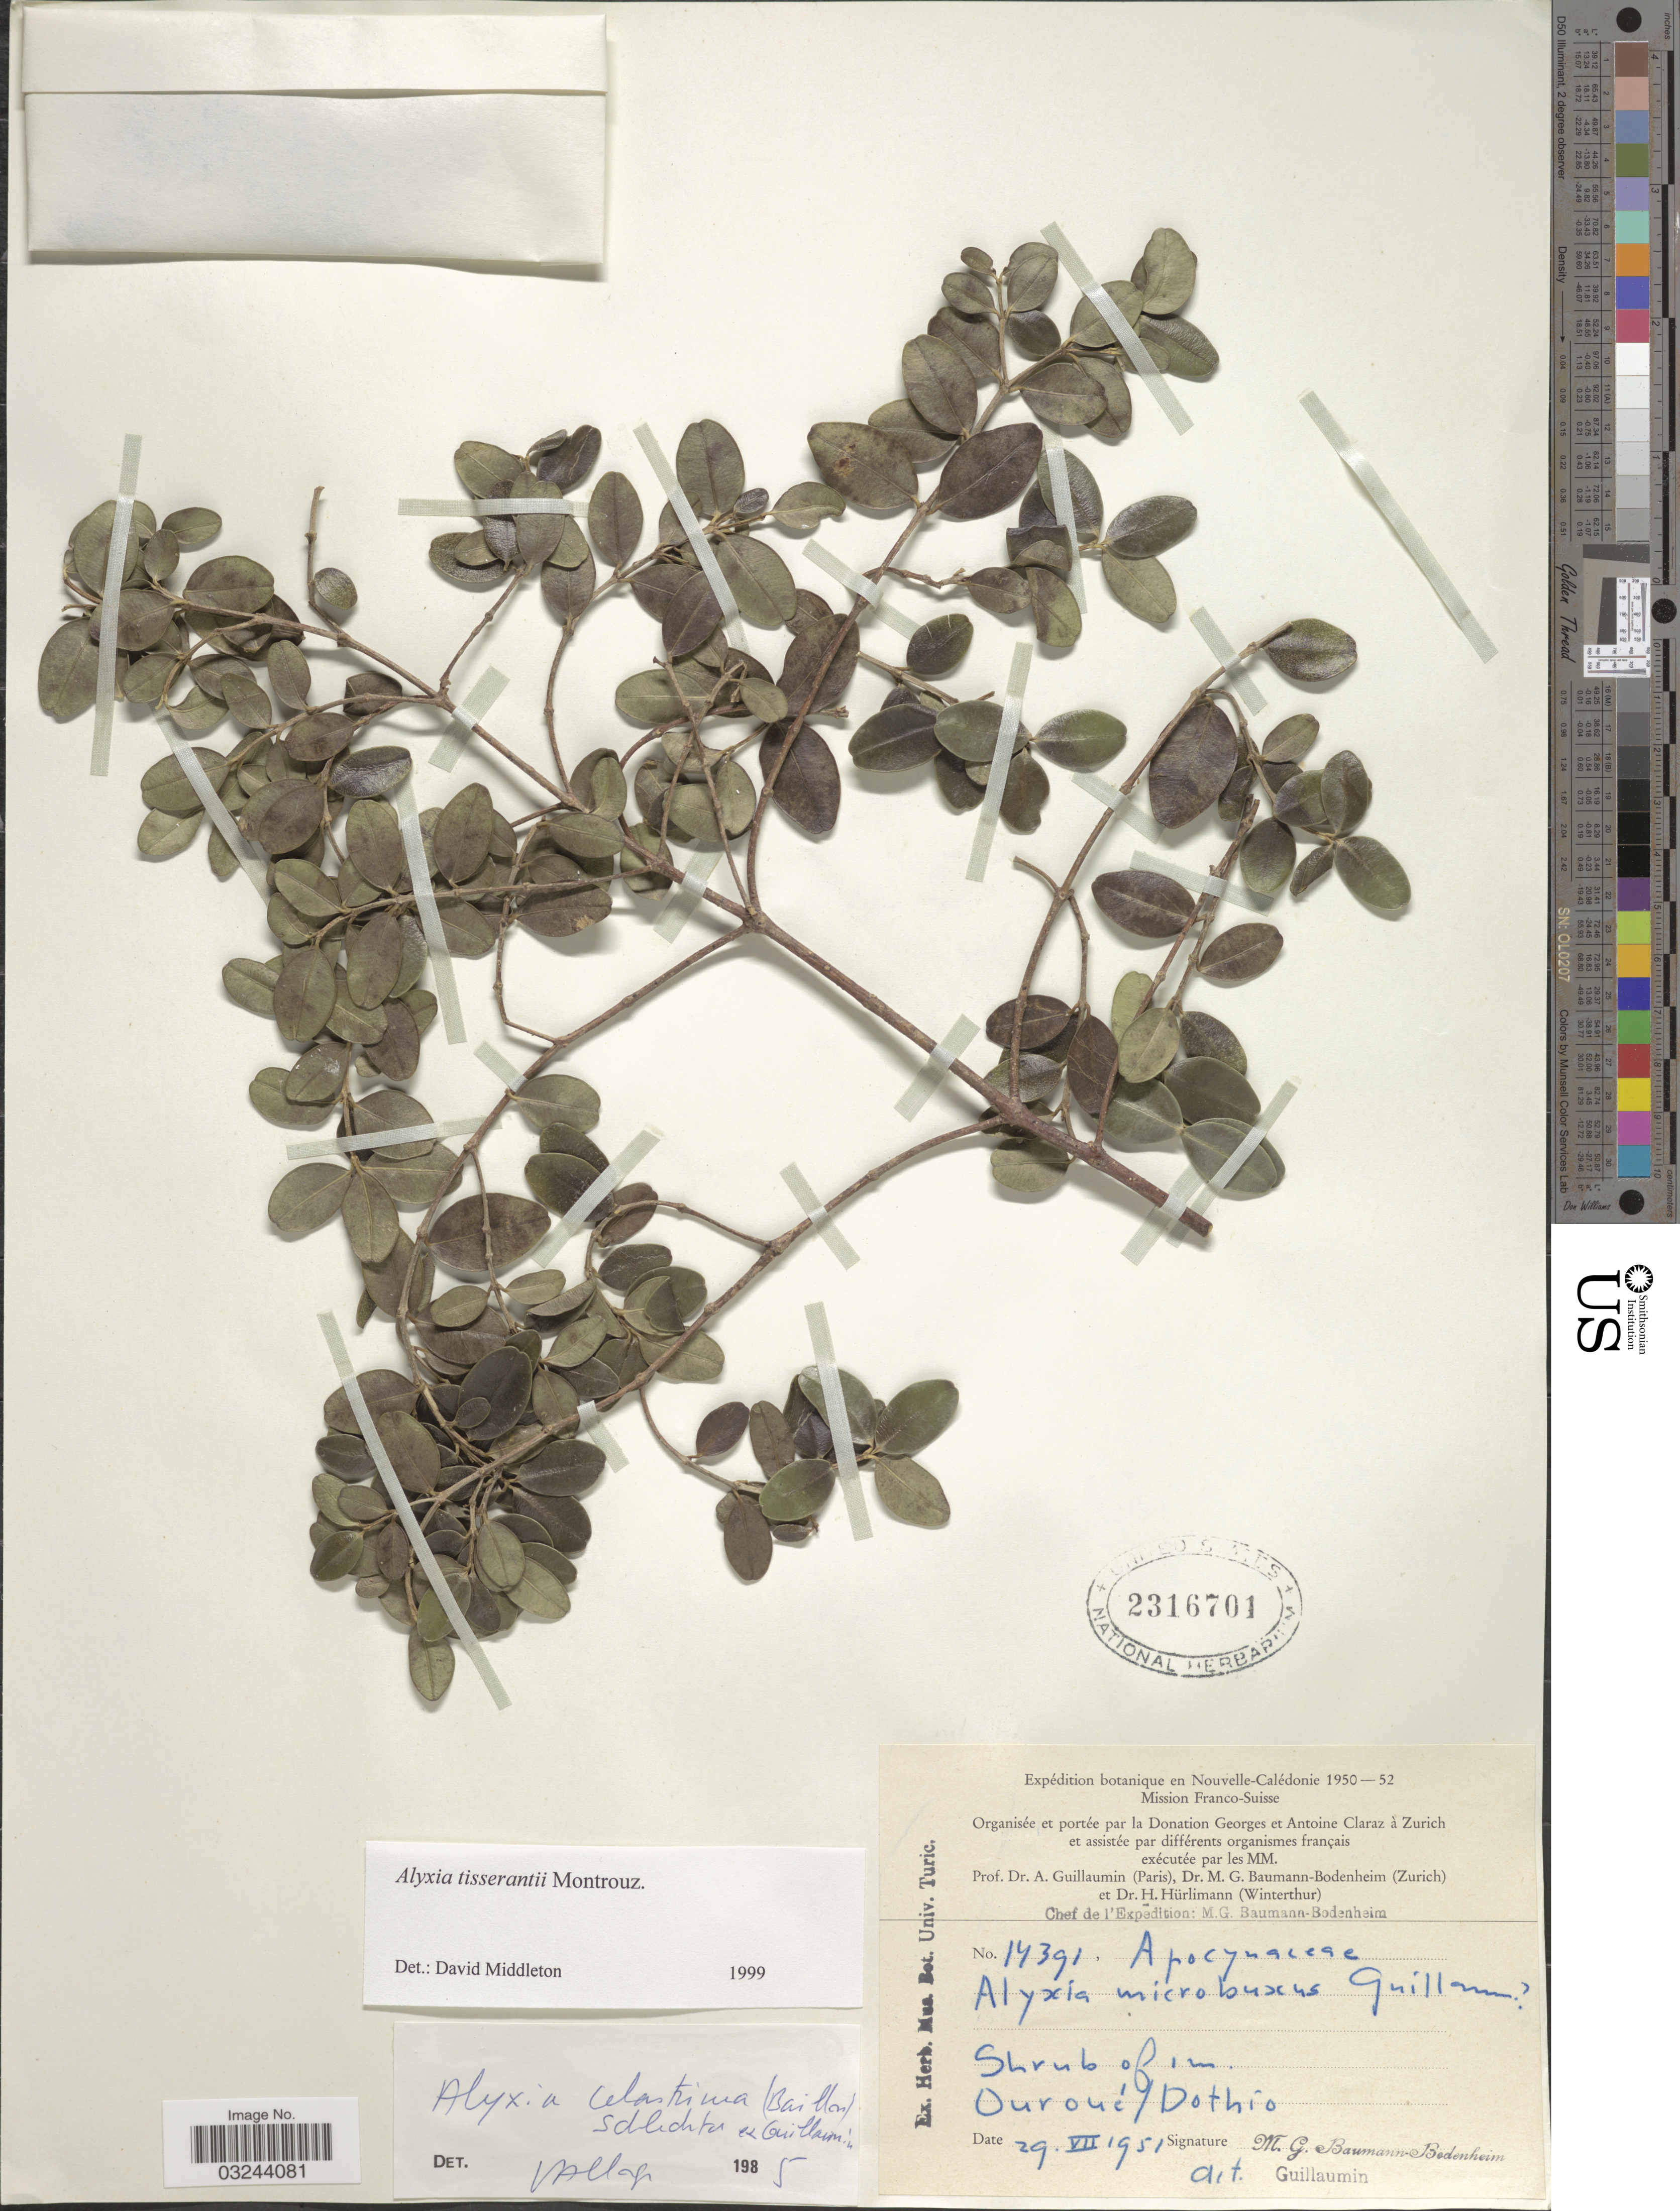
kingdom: Plantae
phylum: Tracheophyta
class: Magnoliopsida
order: Gentianales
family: Apocynaceae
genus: Alyxia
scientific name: Alyxia tisserantii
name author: Montrouz.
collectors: M. G. Baumann-Bodenheim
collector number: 14391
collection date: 1951-07-29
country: New Caledonia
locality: Ouroué/ Dothio.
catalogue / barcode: US 2316701